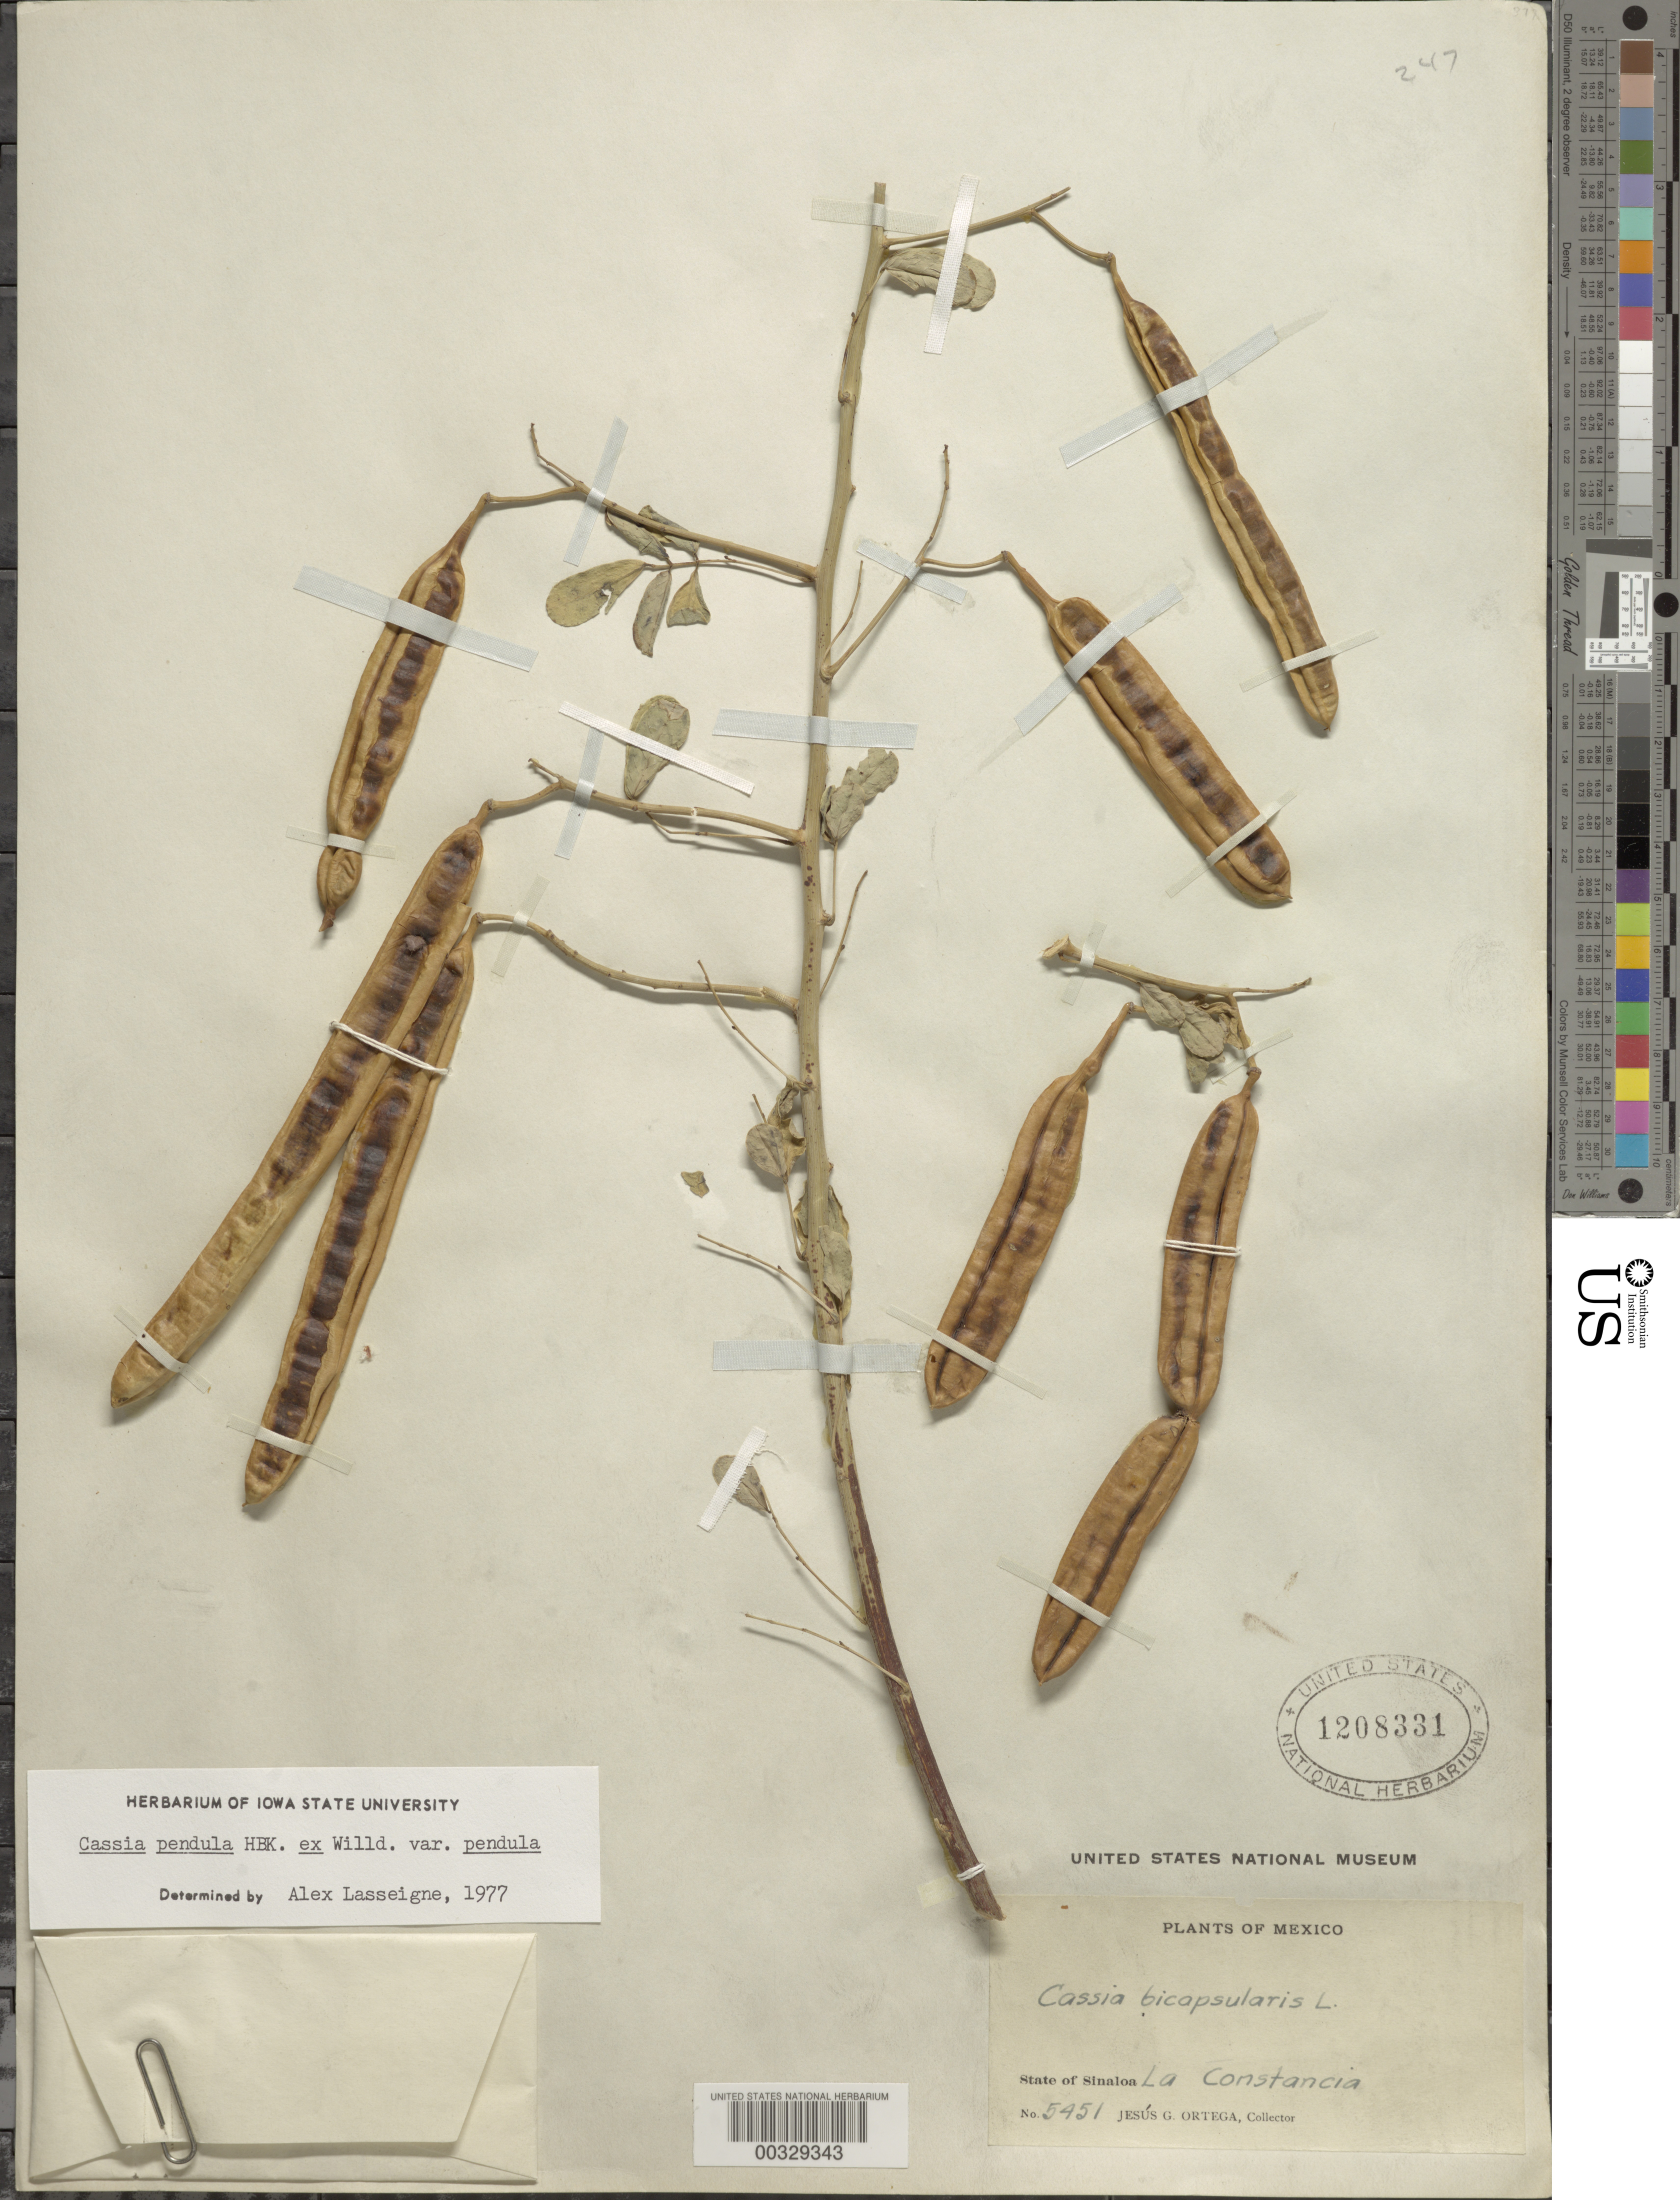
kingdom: Plantae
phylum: Tracheophyta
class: Magnoliopsida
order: Fabales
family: Fabaceae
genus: Senna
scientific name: Senna pendula var. pendula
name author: (Humb. & Bonpl. ex Willd.) H.S. Irwin & Barneby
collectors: J. Ortega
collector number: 5451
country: Mexico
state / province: Sinaloa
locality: La constancia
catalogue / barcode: US 1208331